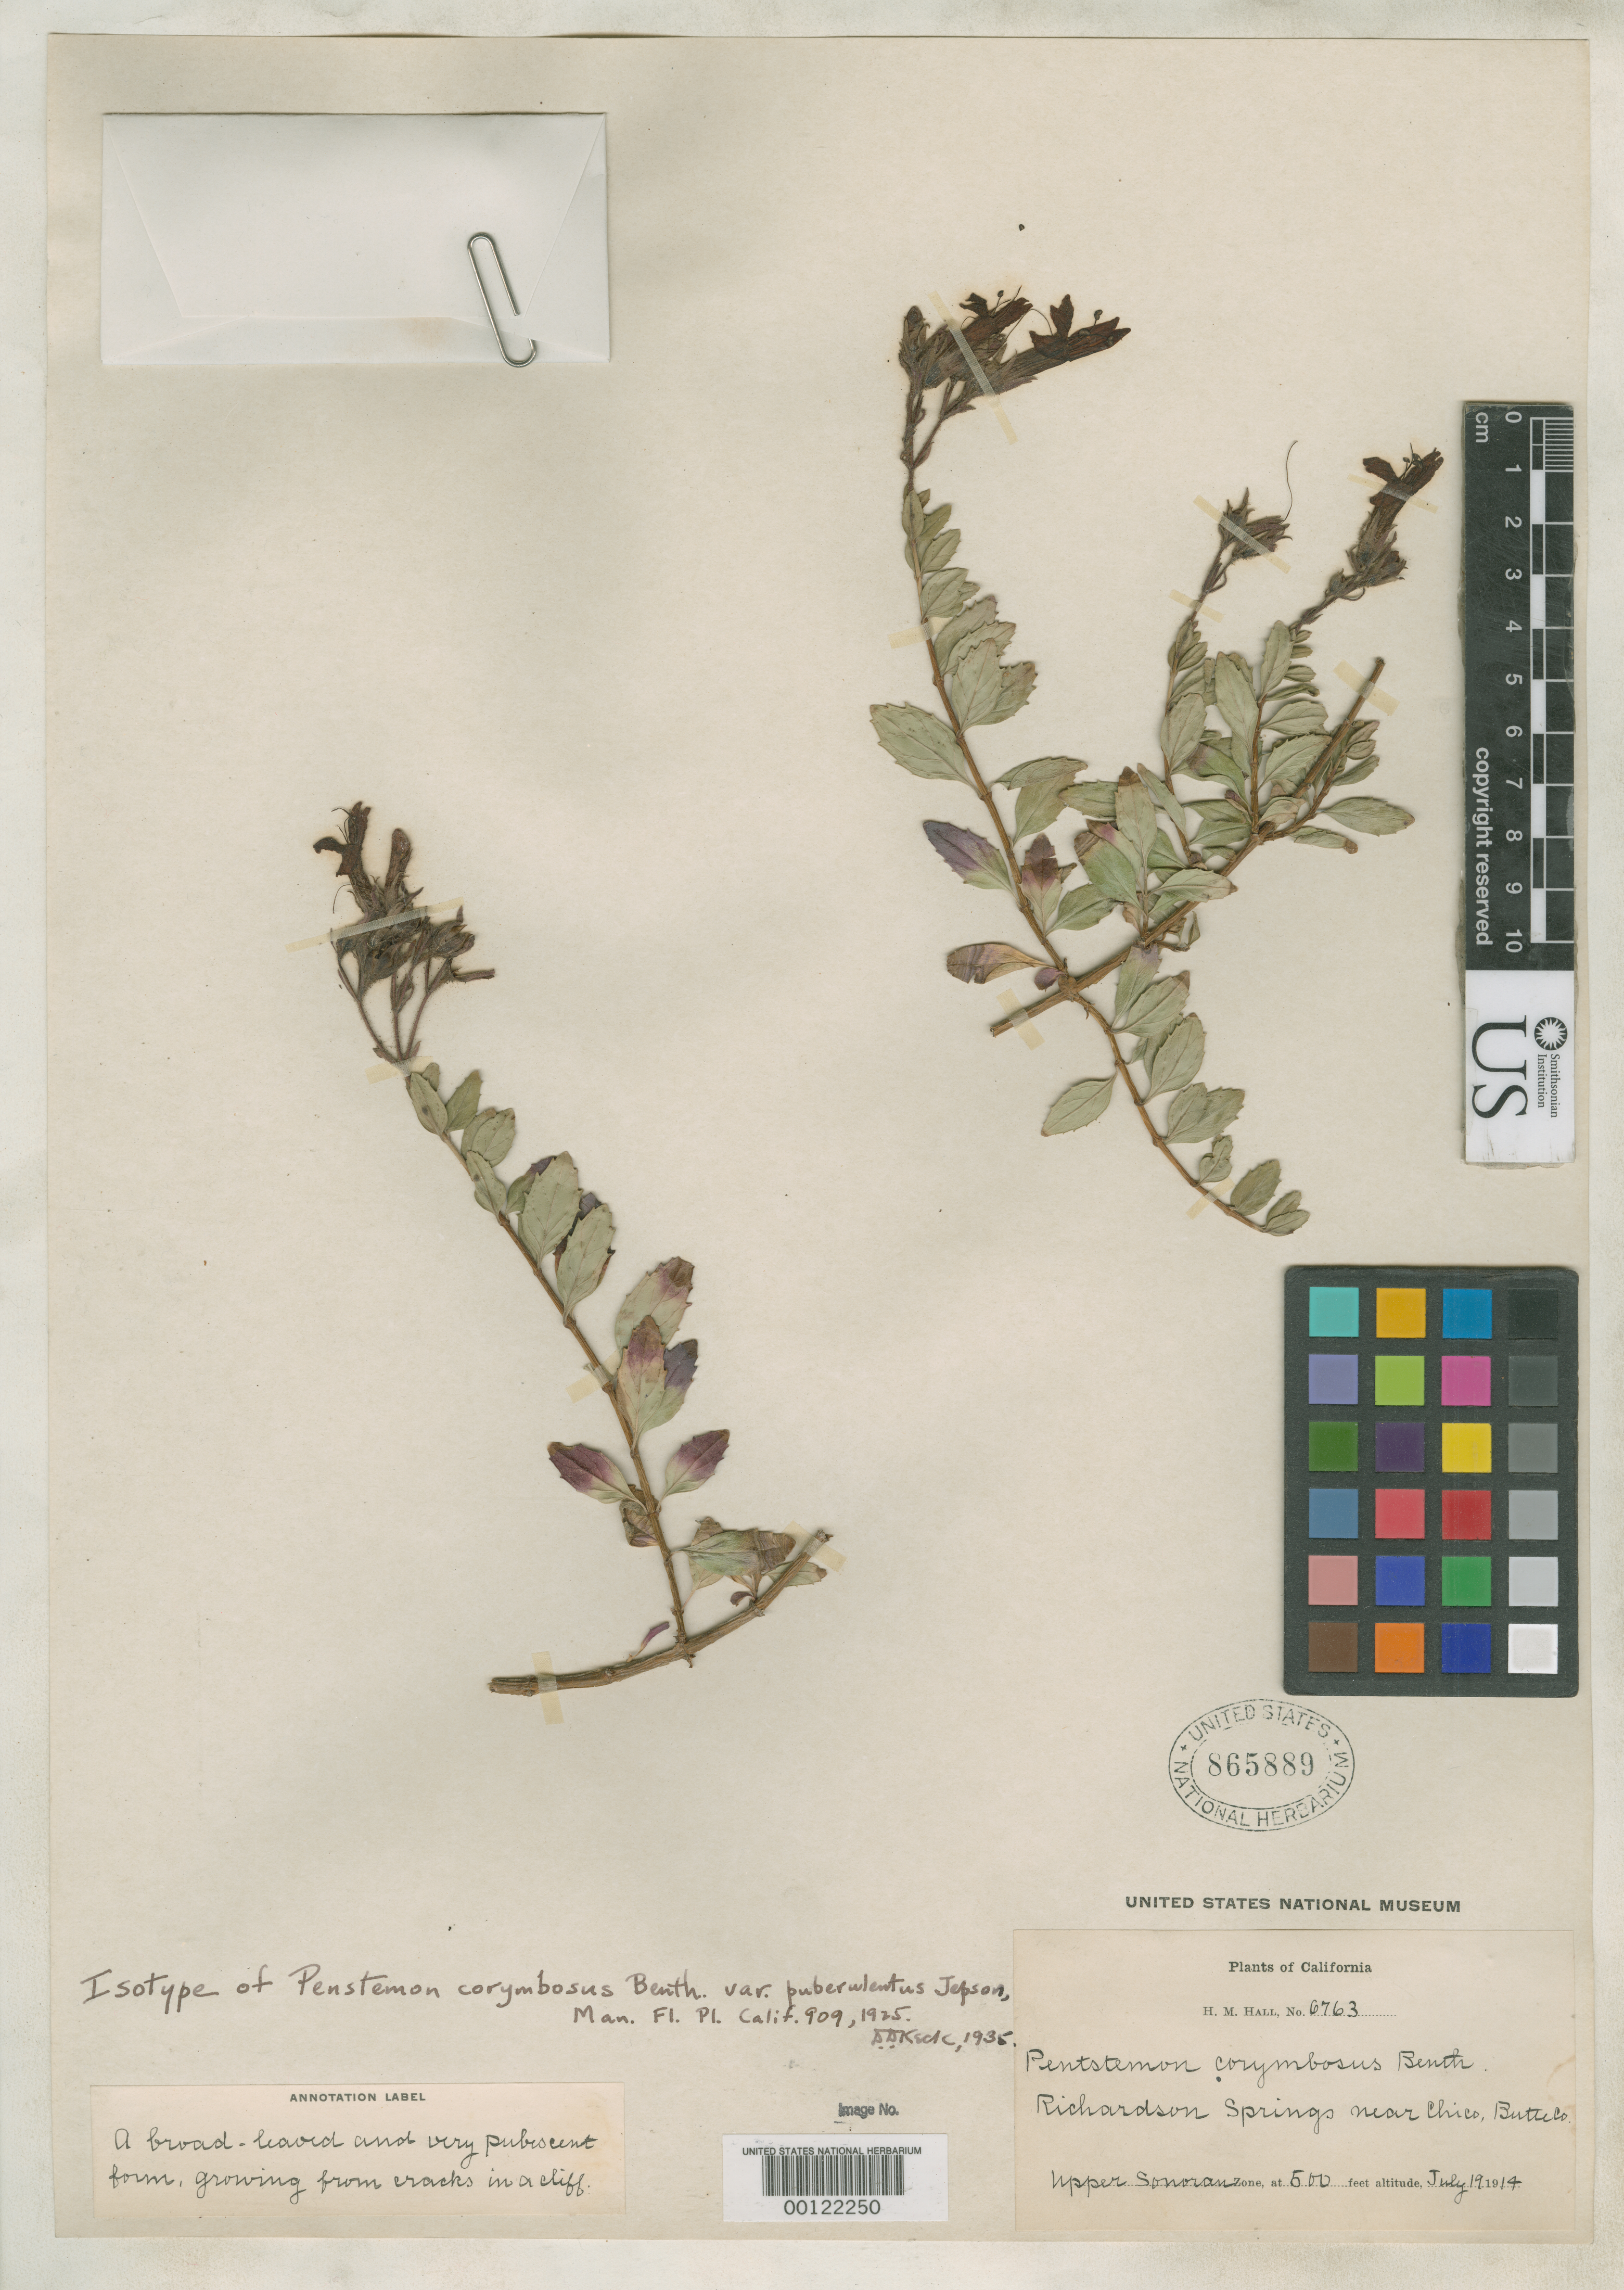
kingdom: Plantae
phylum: Tracheophyta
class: Magnoliopsida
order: Lamiales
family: Plantaginaceae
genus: Penstemon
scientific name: Penstemon corymbosus var. puberulentus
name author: Jeps.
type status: Isotype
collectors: H. M. Hall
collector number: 6763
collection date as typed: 19 Jul 1914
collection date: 1914-07-19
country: United States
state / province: California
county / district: Butte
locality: Chico.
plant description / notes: Another specimen (grass type, Dissanthelium sclerochloides) was given the same sheet number.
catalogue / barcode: US 865889